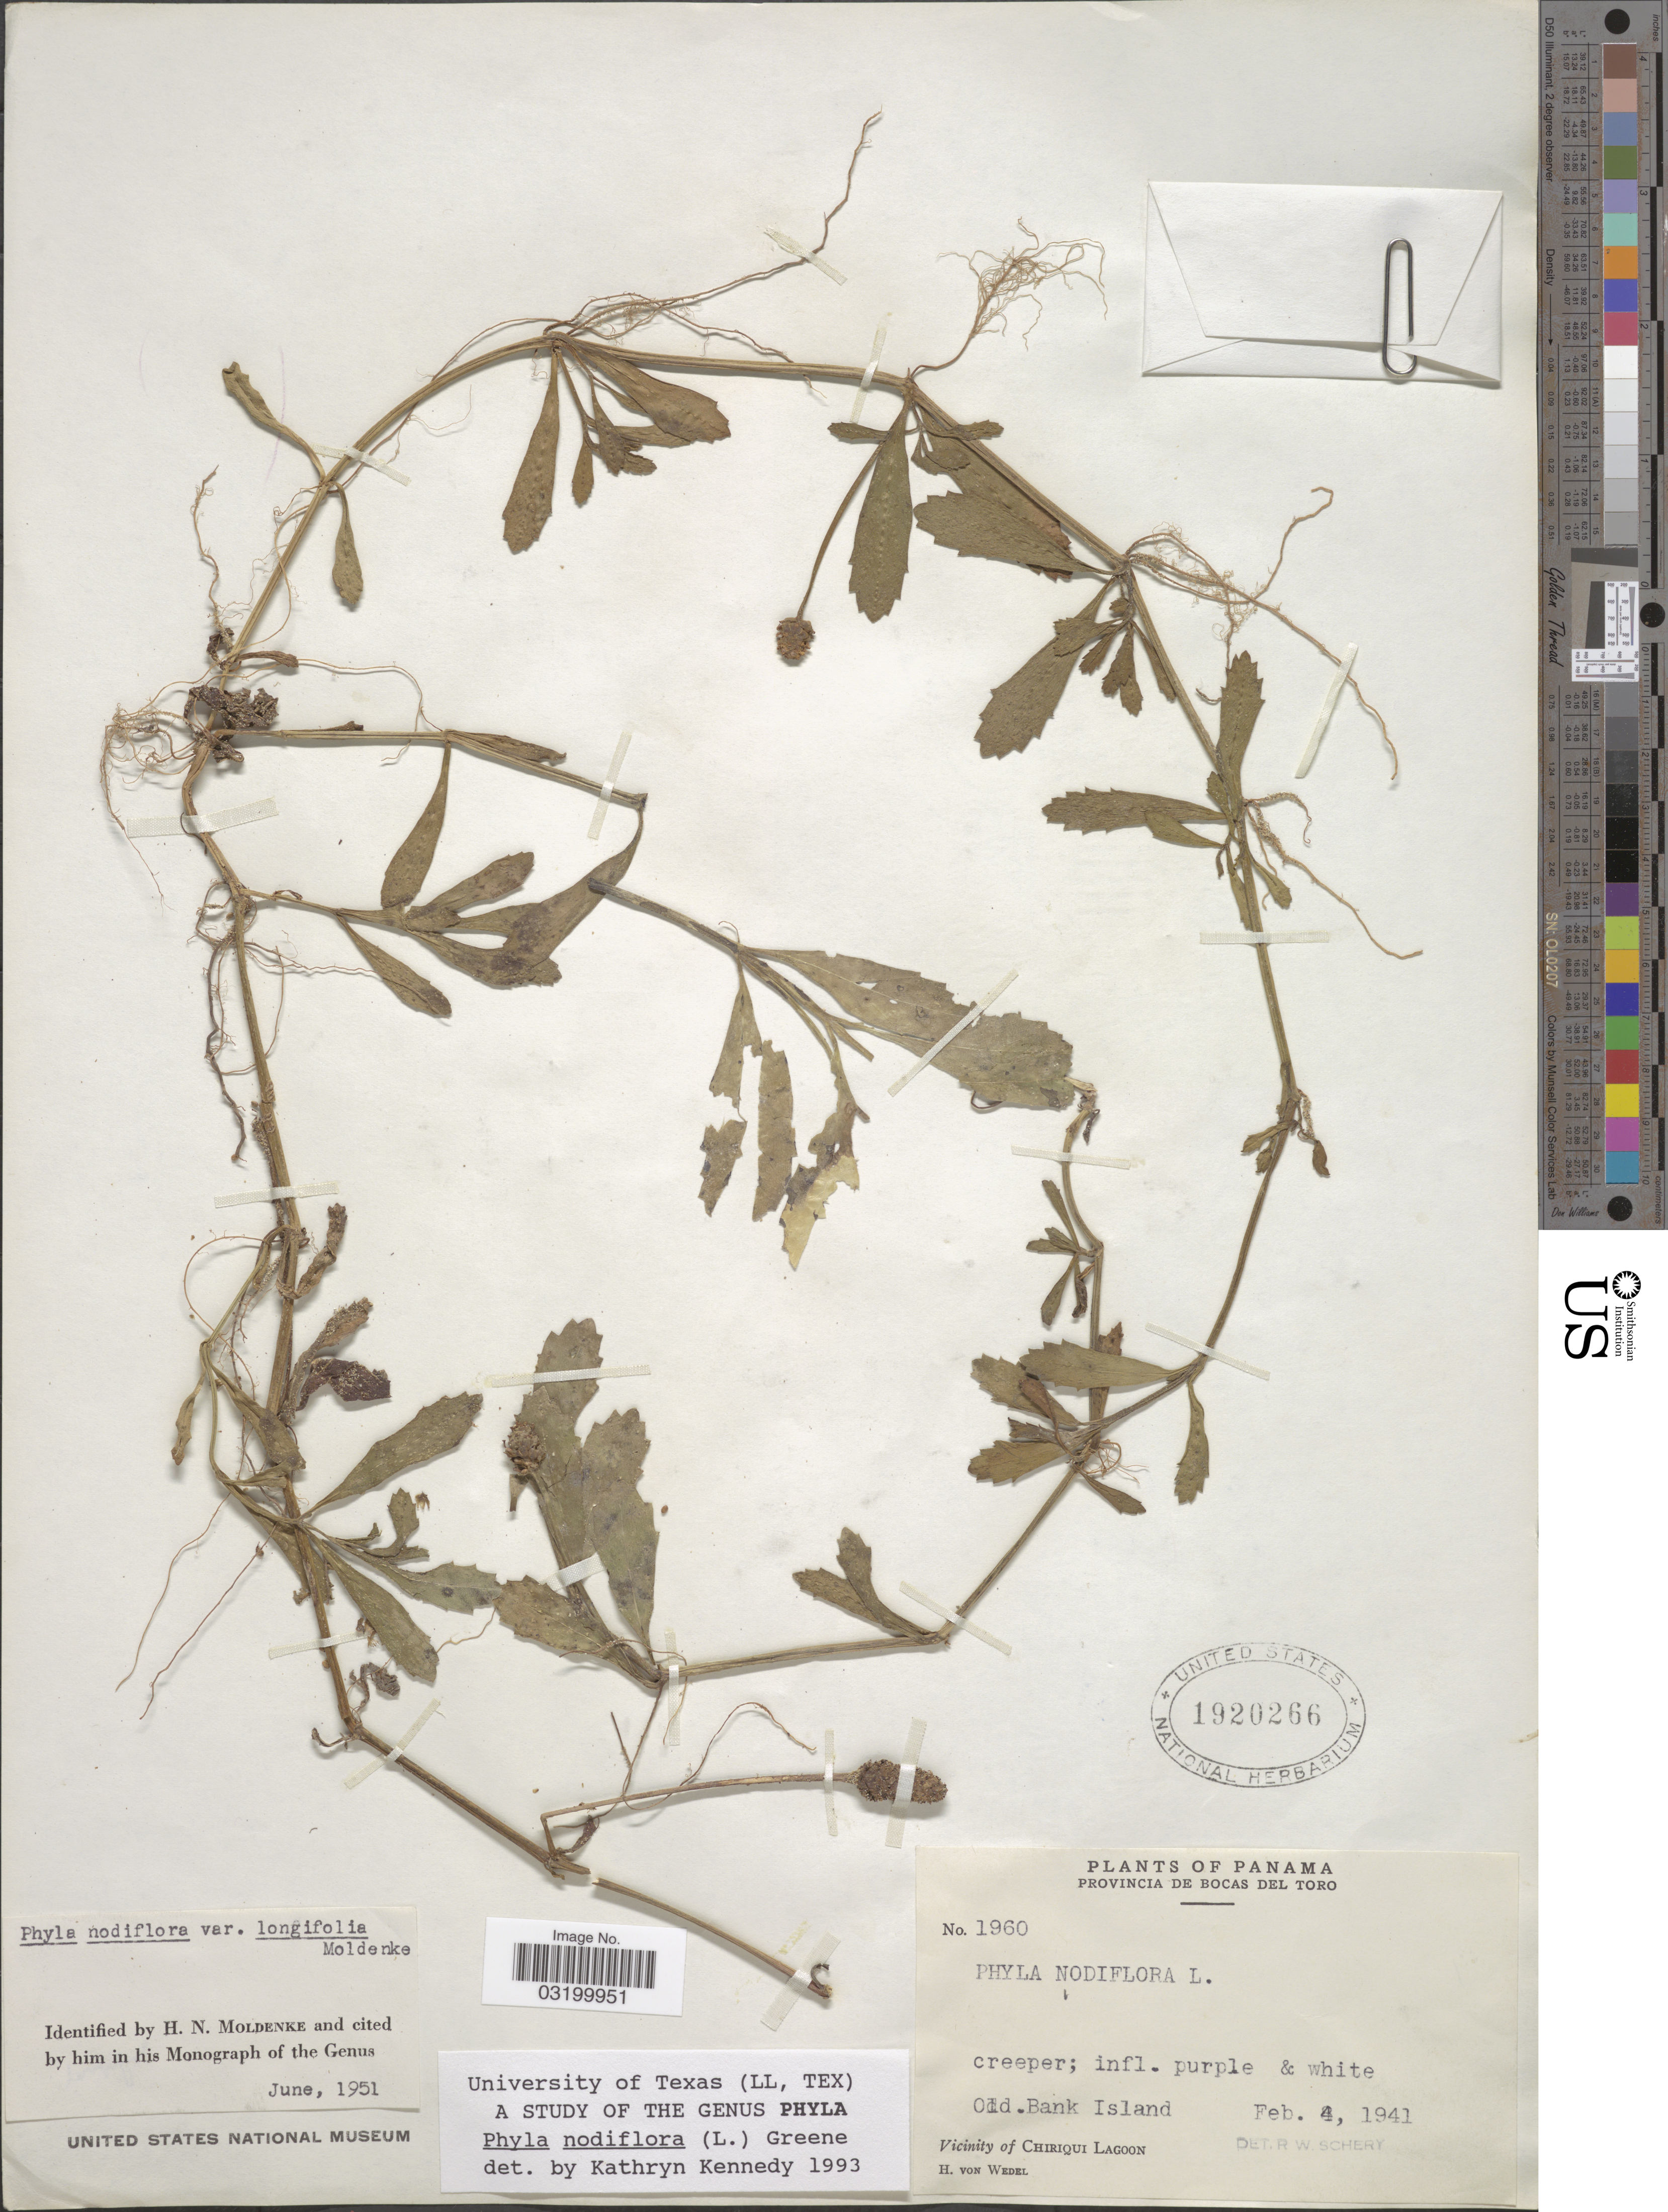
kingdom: Plantae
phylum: Tracheophyta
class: Magnoliopsida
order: Lamiales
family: Verbenaceae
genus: Phyla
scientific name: Phyla nodiflora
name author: (L.) Greene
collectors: H. von Wedel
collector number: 1960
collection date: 1941-02-04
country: Panama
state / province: Bocas del Toro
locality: Old Bank Island. Vicinity of Chiriqui Lagoon.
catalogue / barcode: US 1920266